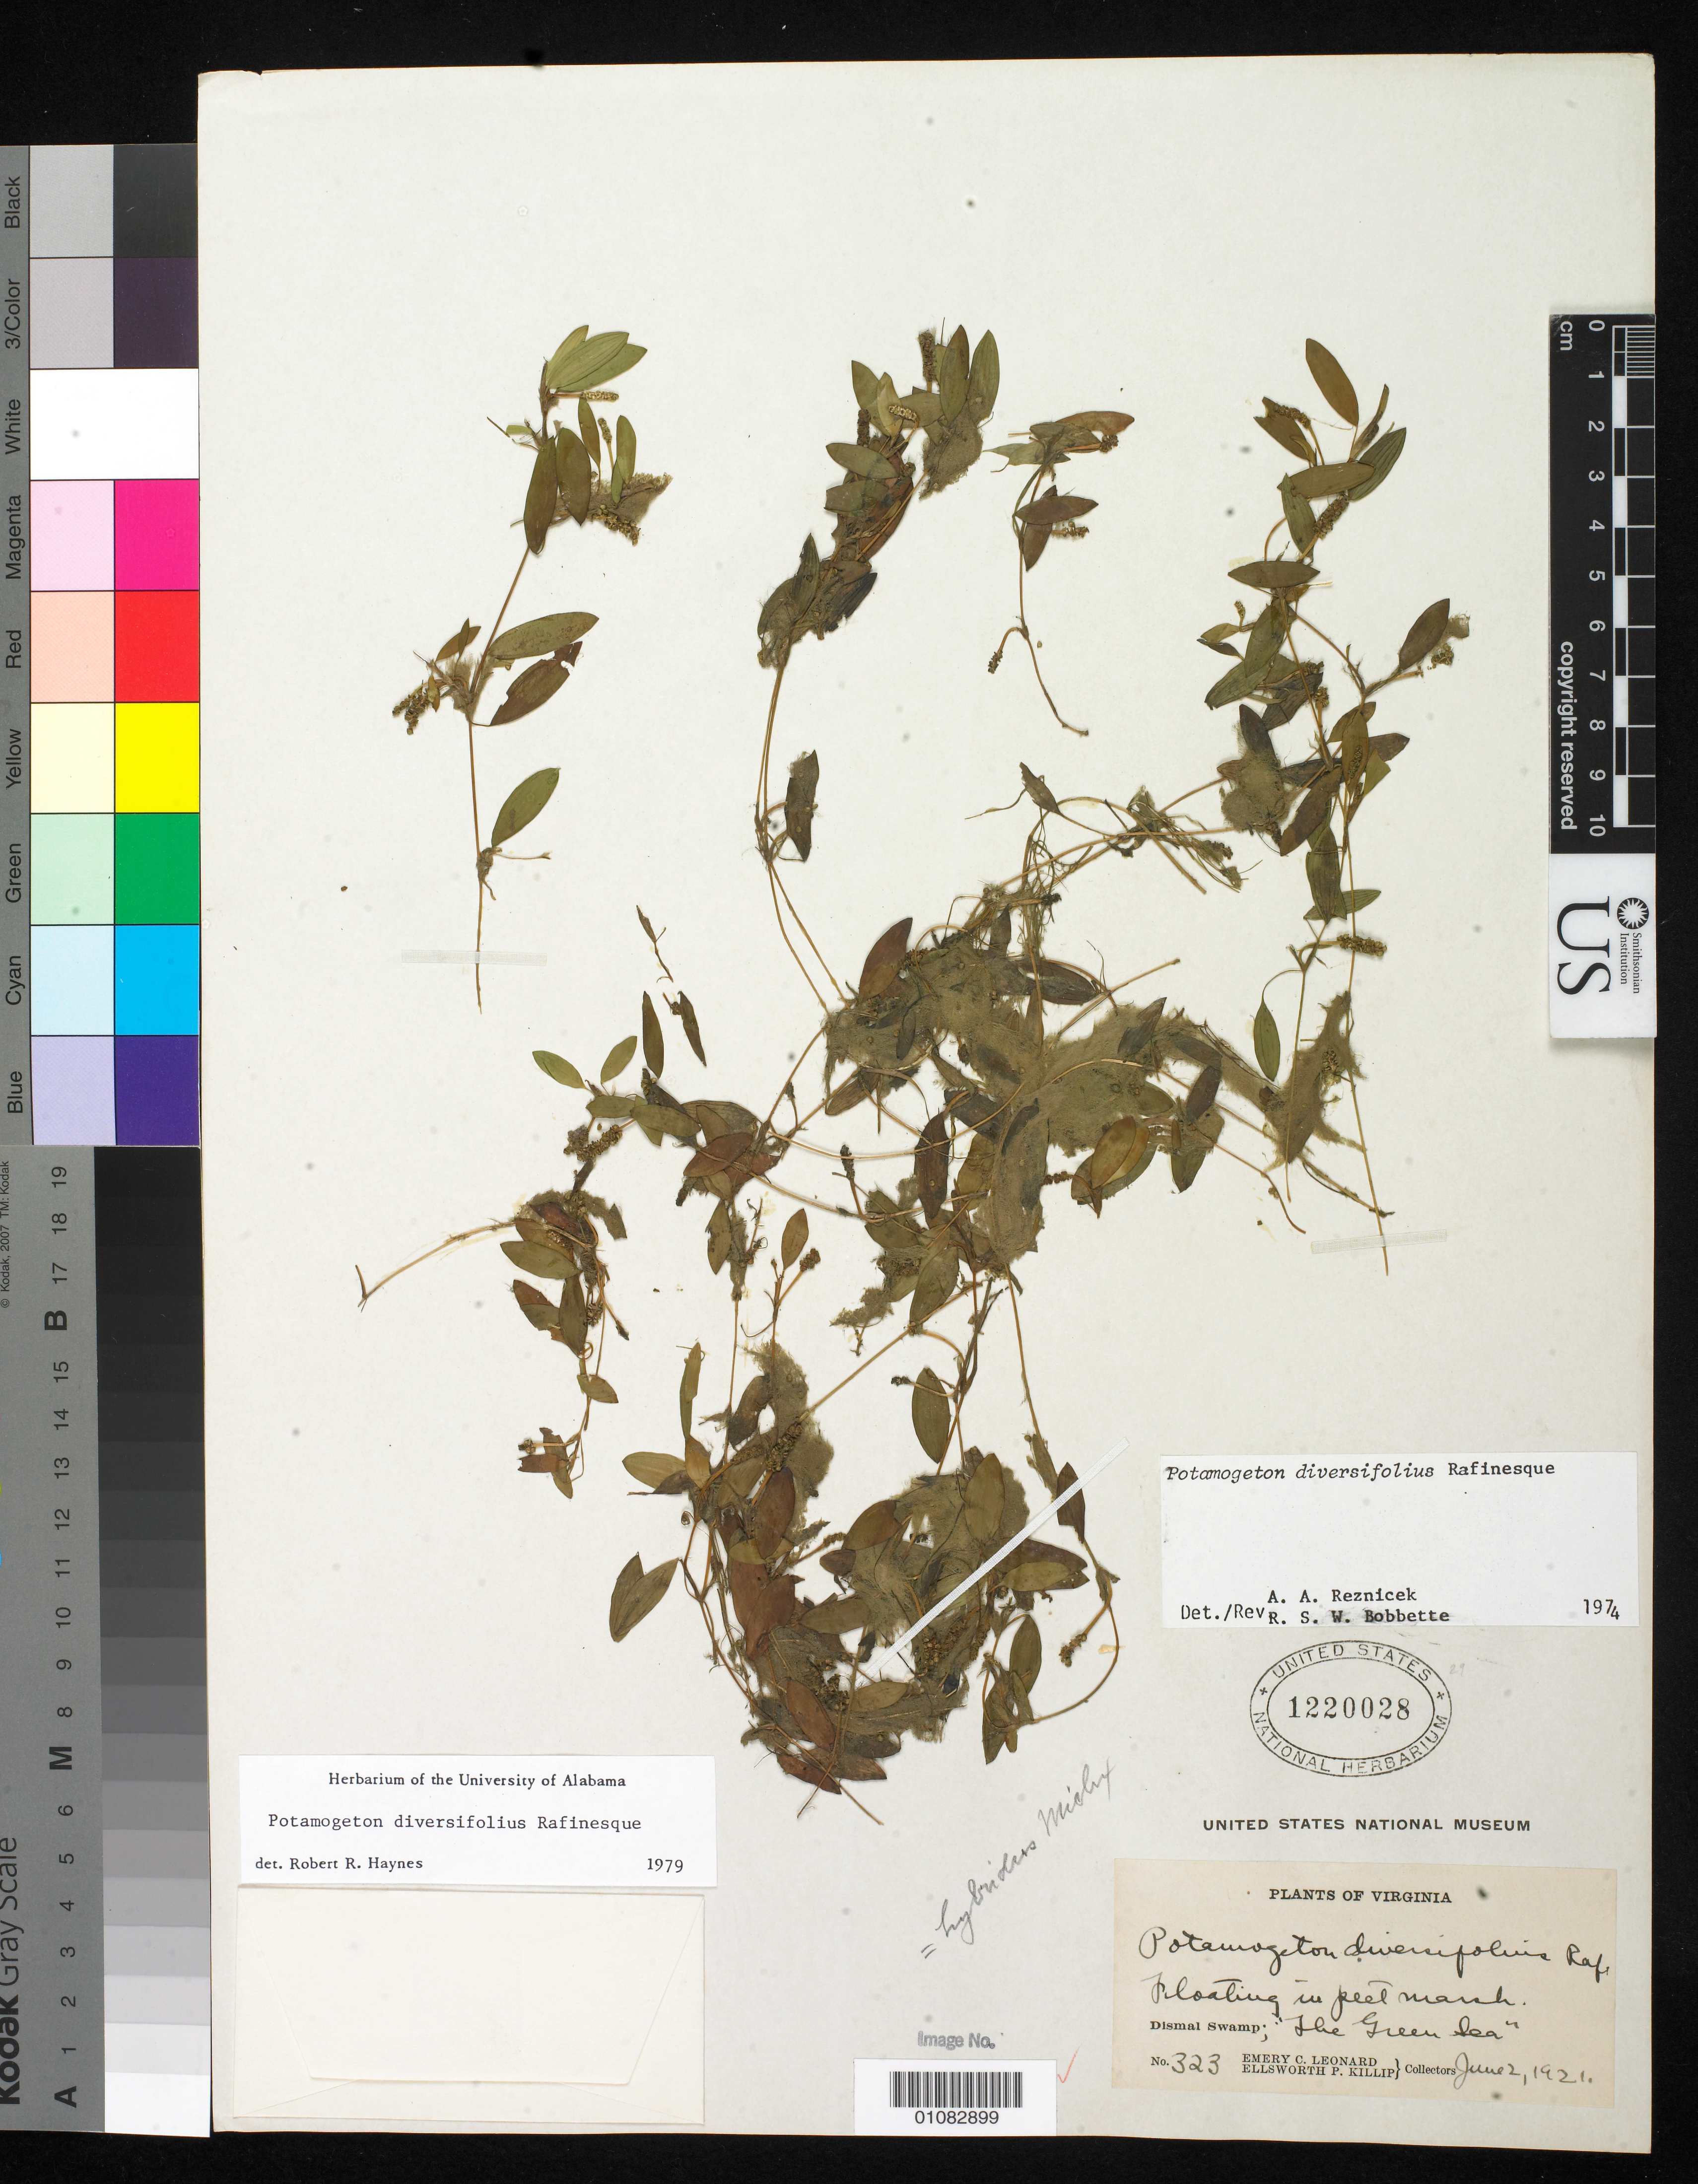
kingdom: Plantae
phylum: Tracheophyta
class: Liliopsida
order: Alismatales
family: Potamogetonaceae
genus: Potamogeton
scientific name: Potamogeton diversifolius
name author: Raf.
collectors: E. C. Leonard & E. P. Killip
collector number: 323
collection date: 1921-06-02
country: United States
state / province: Virginia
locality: "The Green Sea", Dismal Swamp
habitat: Floating in peat marsh.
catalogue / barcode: US 1220028